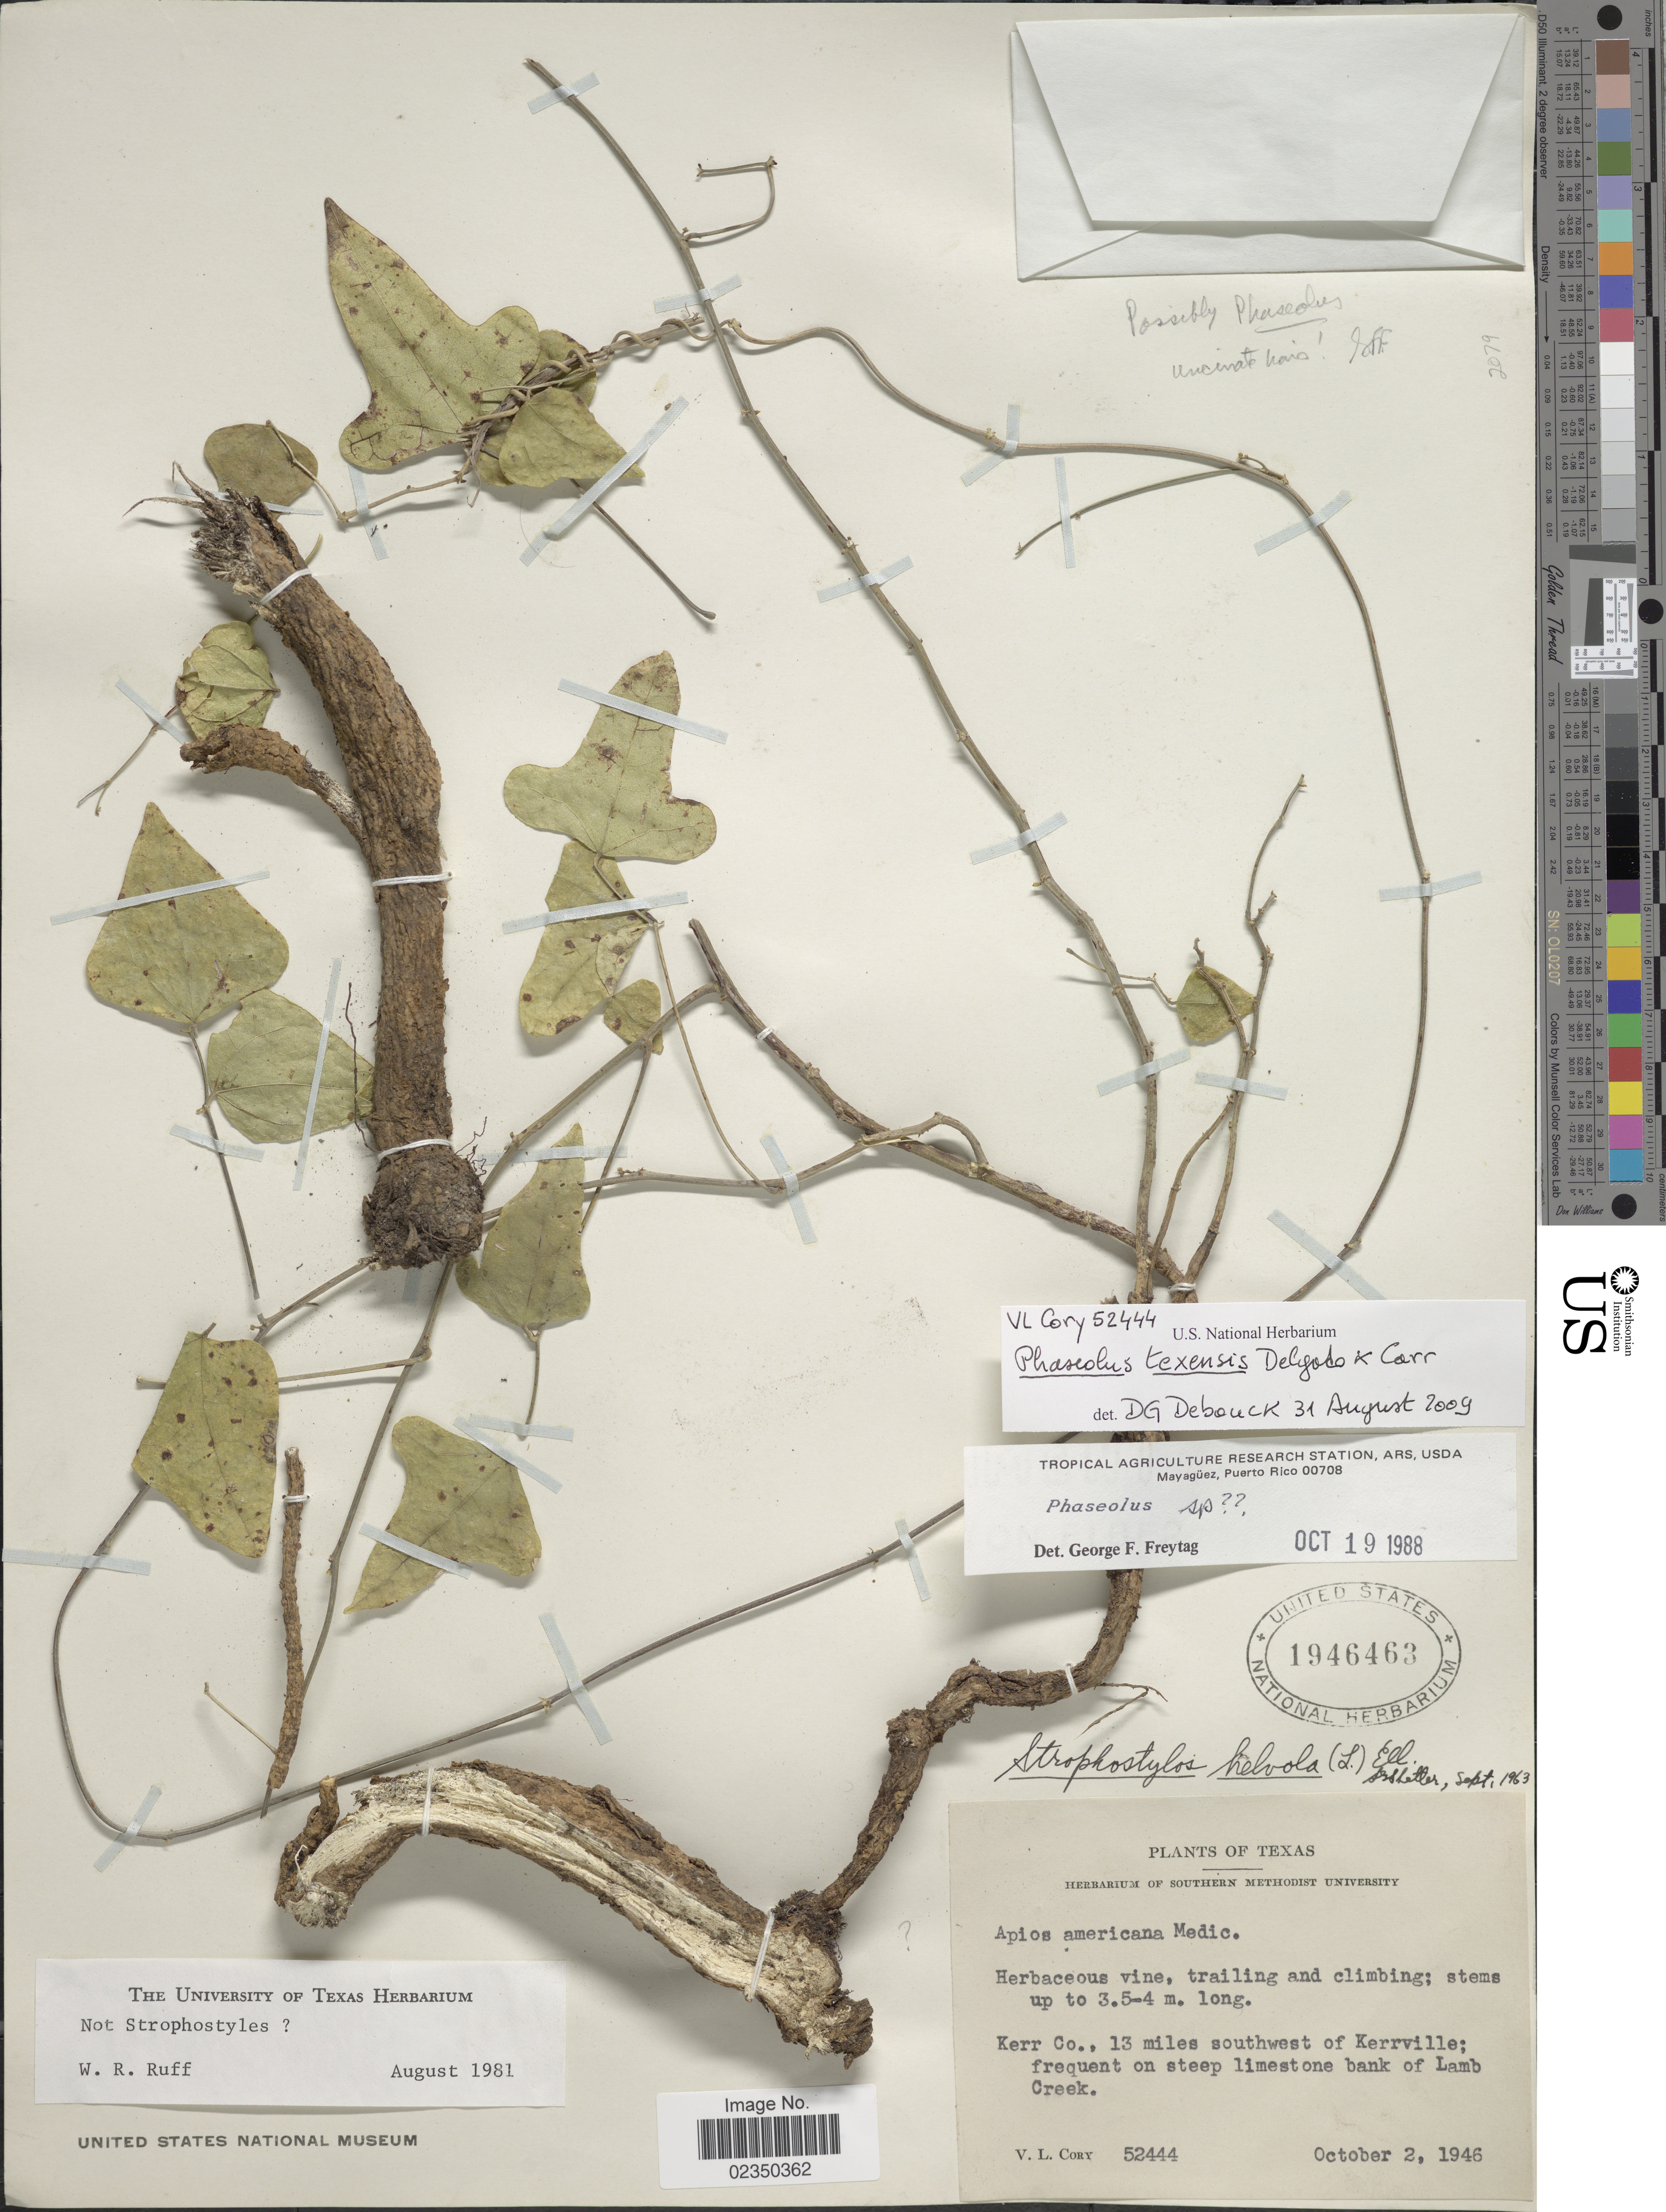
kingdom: Plantae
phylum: Tracheophyta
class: Magnoliopsida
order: Fabales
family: Fabaceae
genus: Phaseolus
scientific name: Phaseolus texensis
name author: A. Delgado & W.R. Carr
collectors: V. Cory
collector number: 52444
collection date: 1946-10-02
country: United States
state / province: Texas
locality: Kerr Co., 13 miles southwest of Kerrville; frequent on steep limestone bank of Lamb Creek.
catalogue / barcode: US 1946463